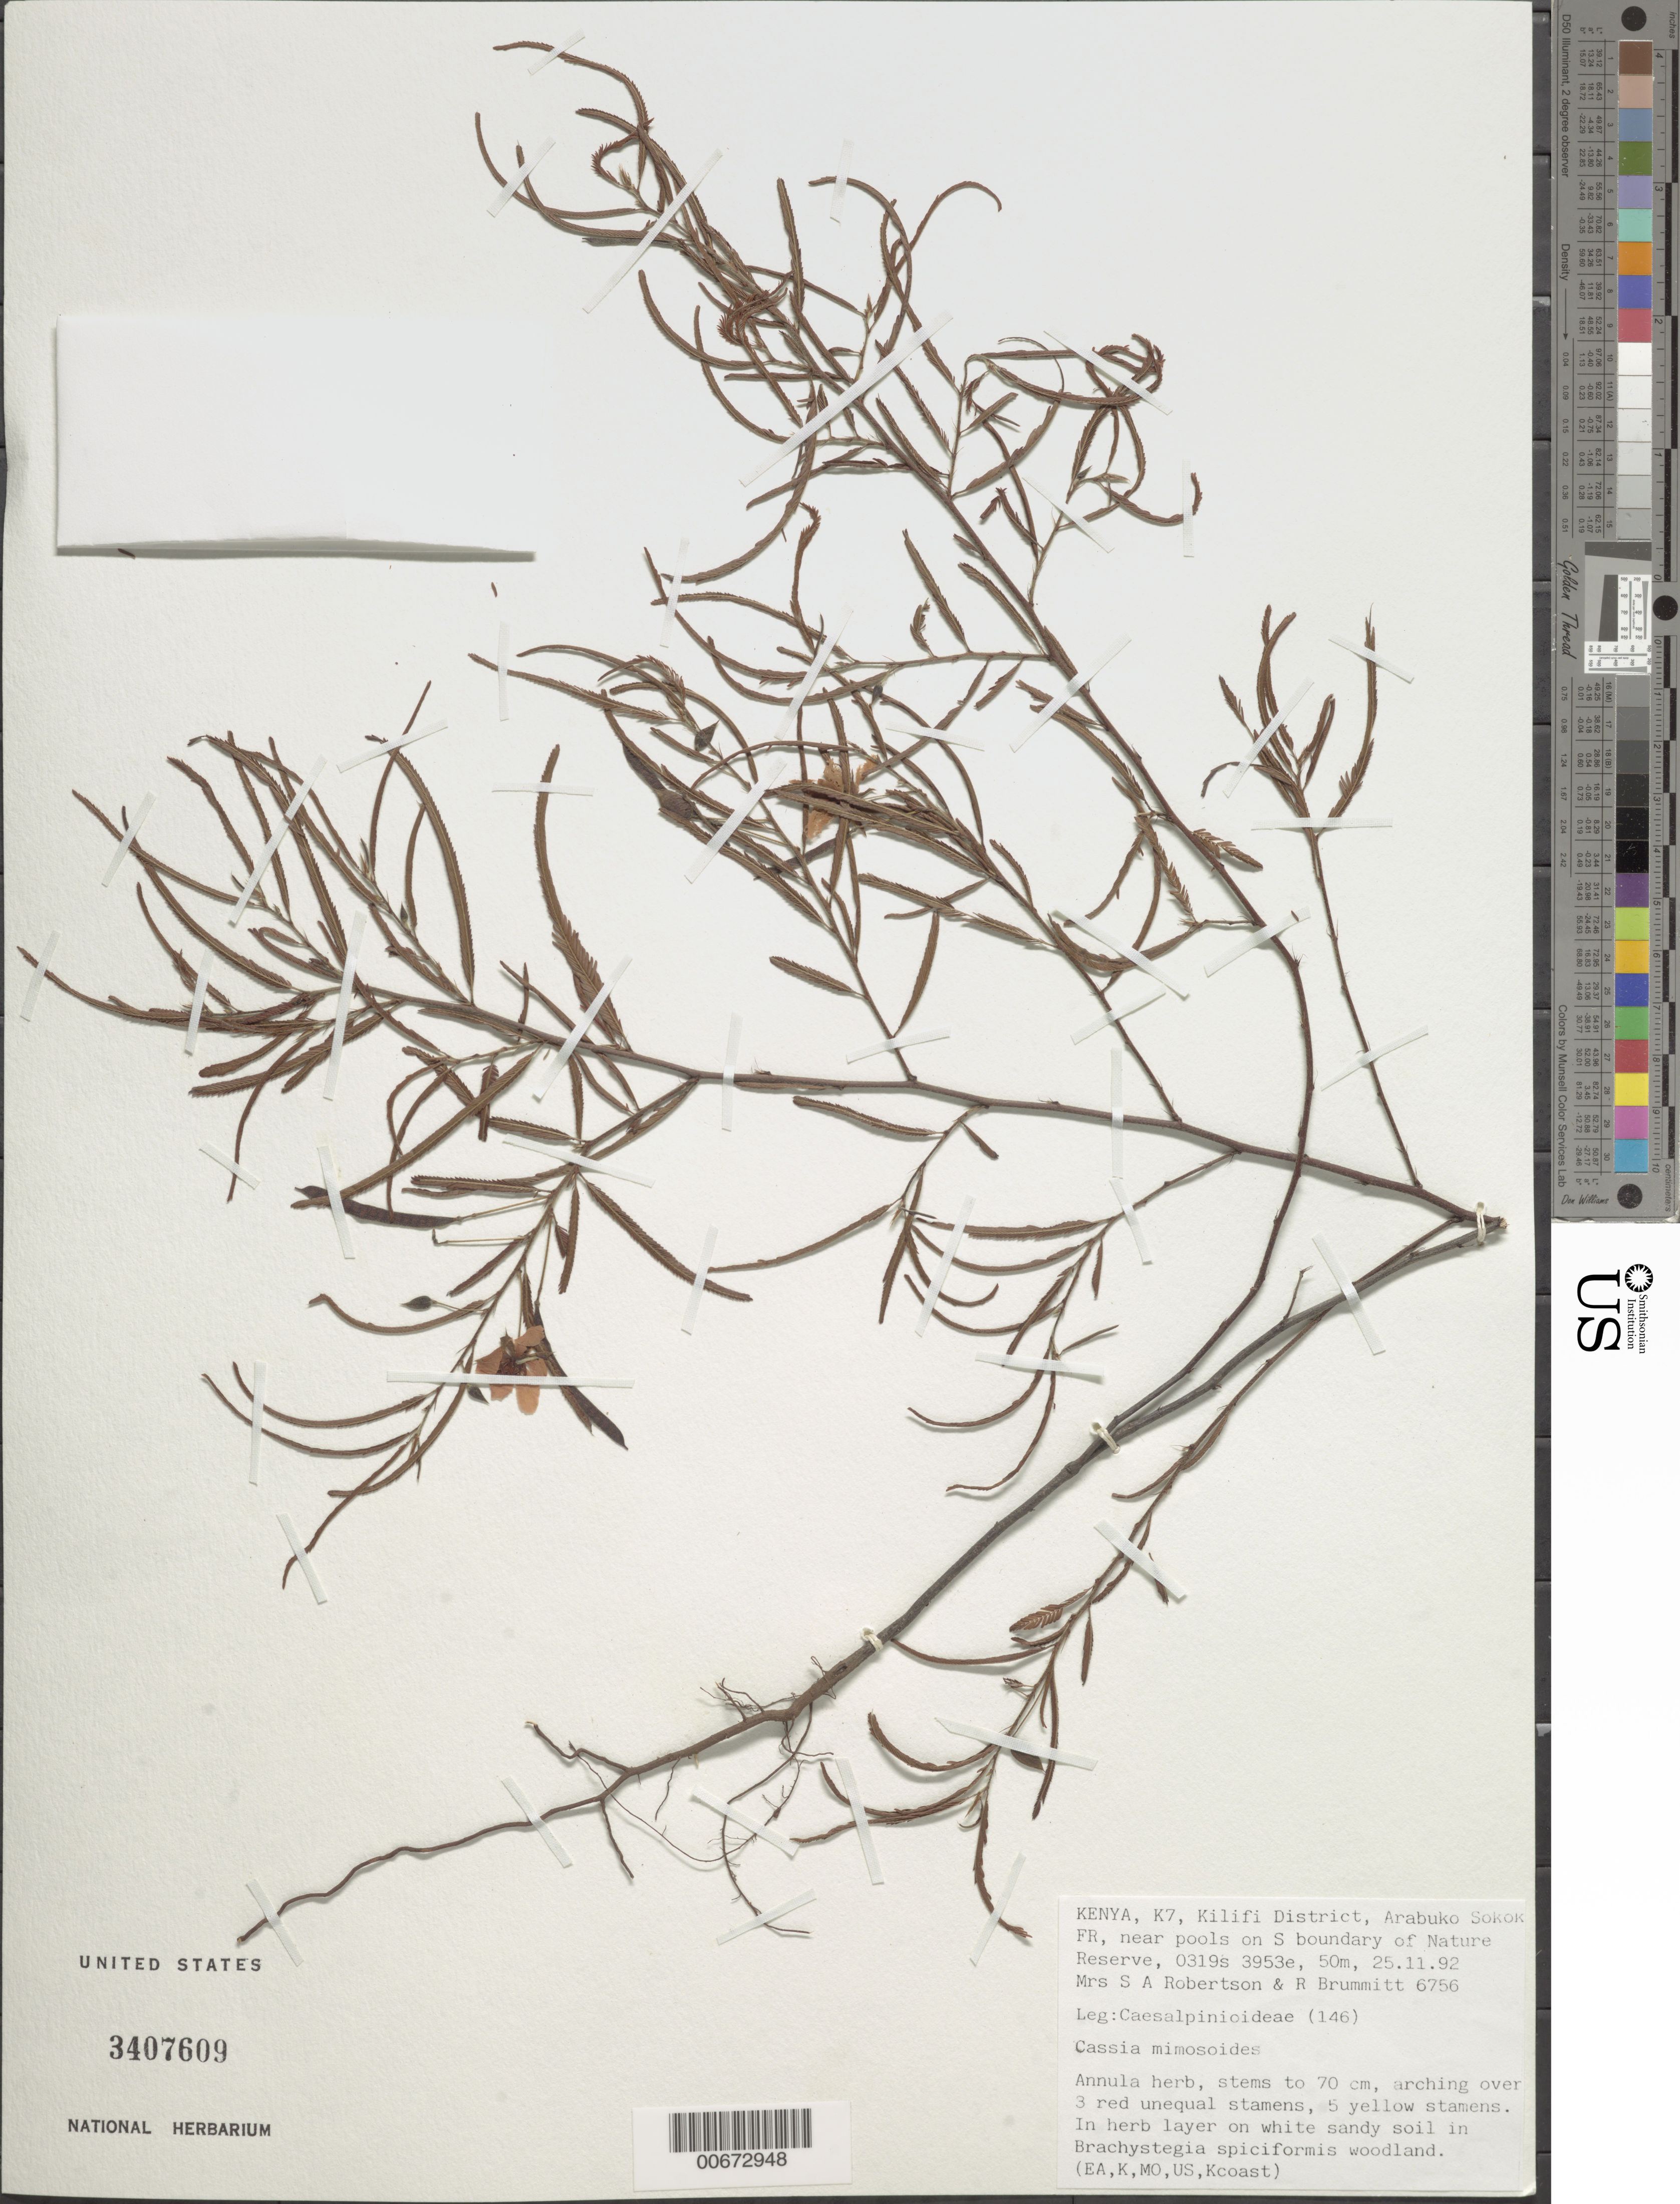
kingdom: Plantae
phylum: Tracheophyta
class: Magnoliopsida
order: Fabales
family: Fabaceae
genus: Chamaecrista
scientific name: Chamaecrista mimosoides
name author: (L.) Greene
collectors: Mrs. S. A. Robertson & R. K. Brummitt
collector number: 6756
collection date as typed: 25 Nov 1992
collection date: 1992-11-25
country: Kenya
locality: K7, Kilifi District, Arabuko Sokoke FR, S boundary of Nature Reserve.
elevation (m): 50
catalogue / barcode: US 3407609